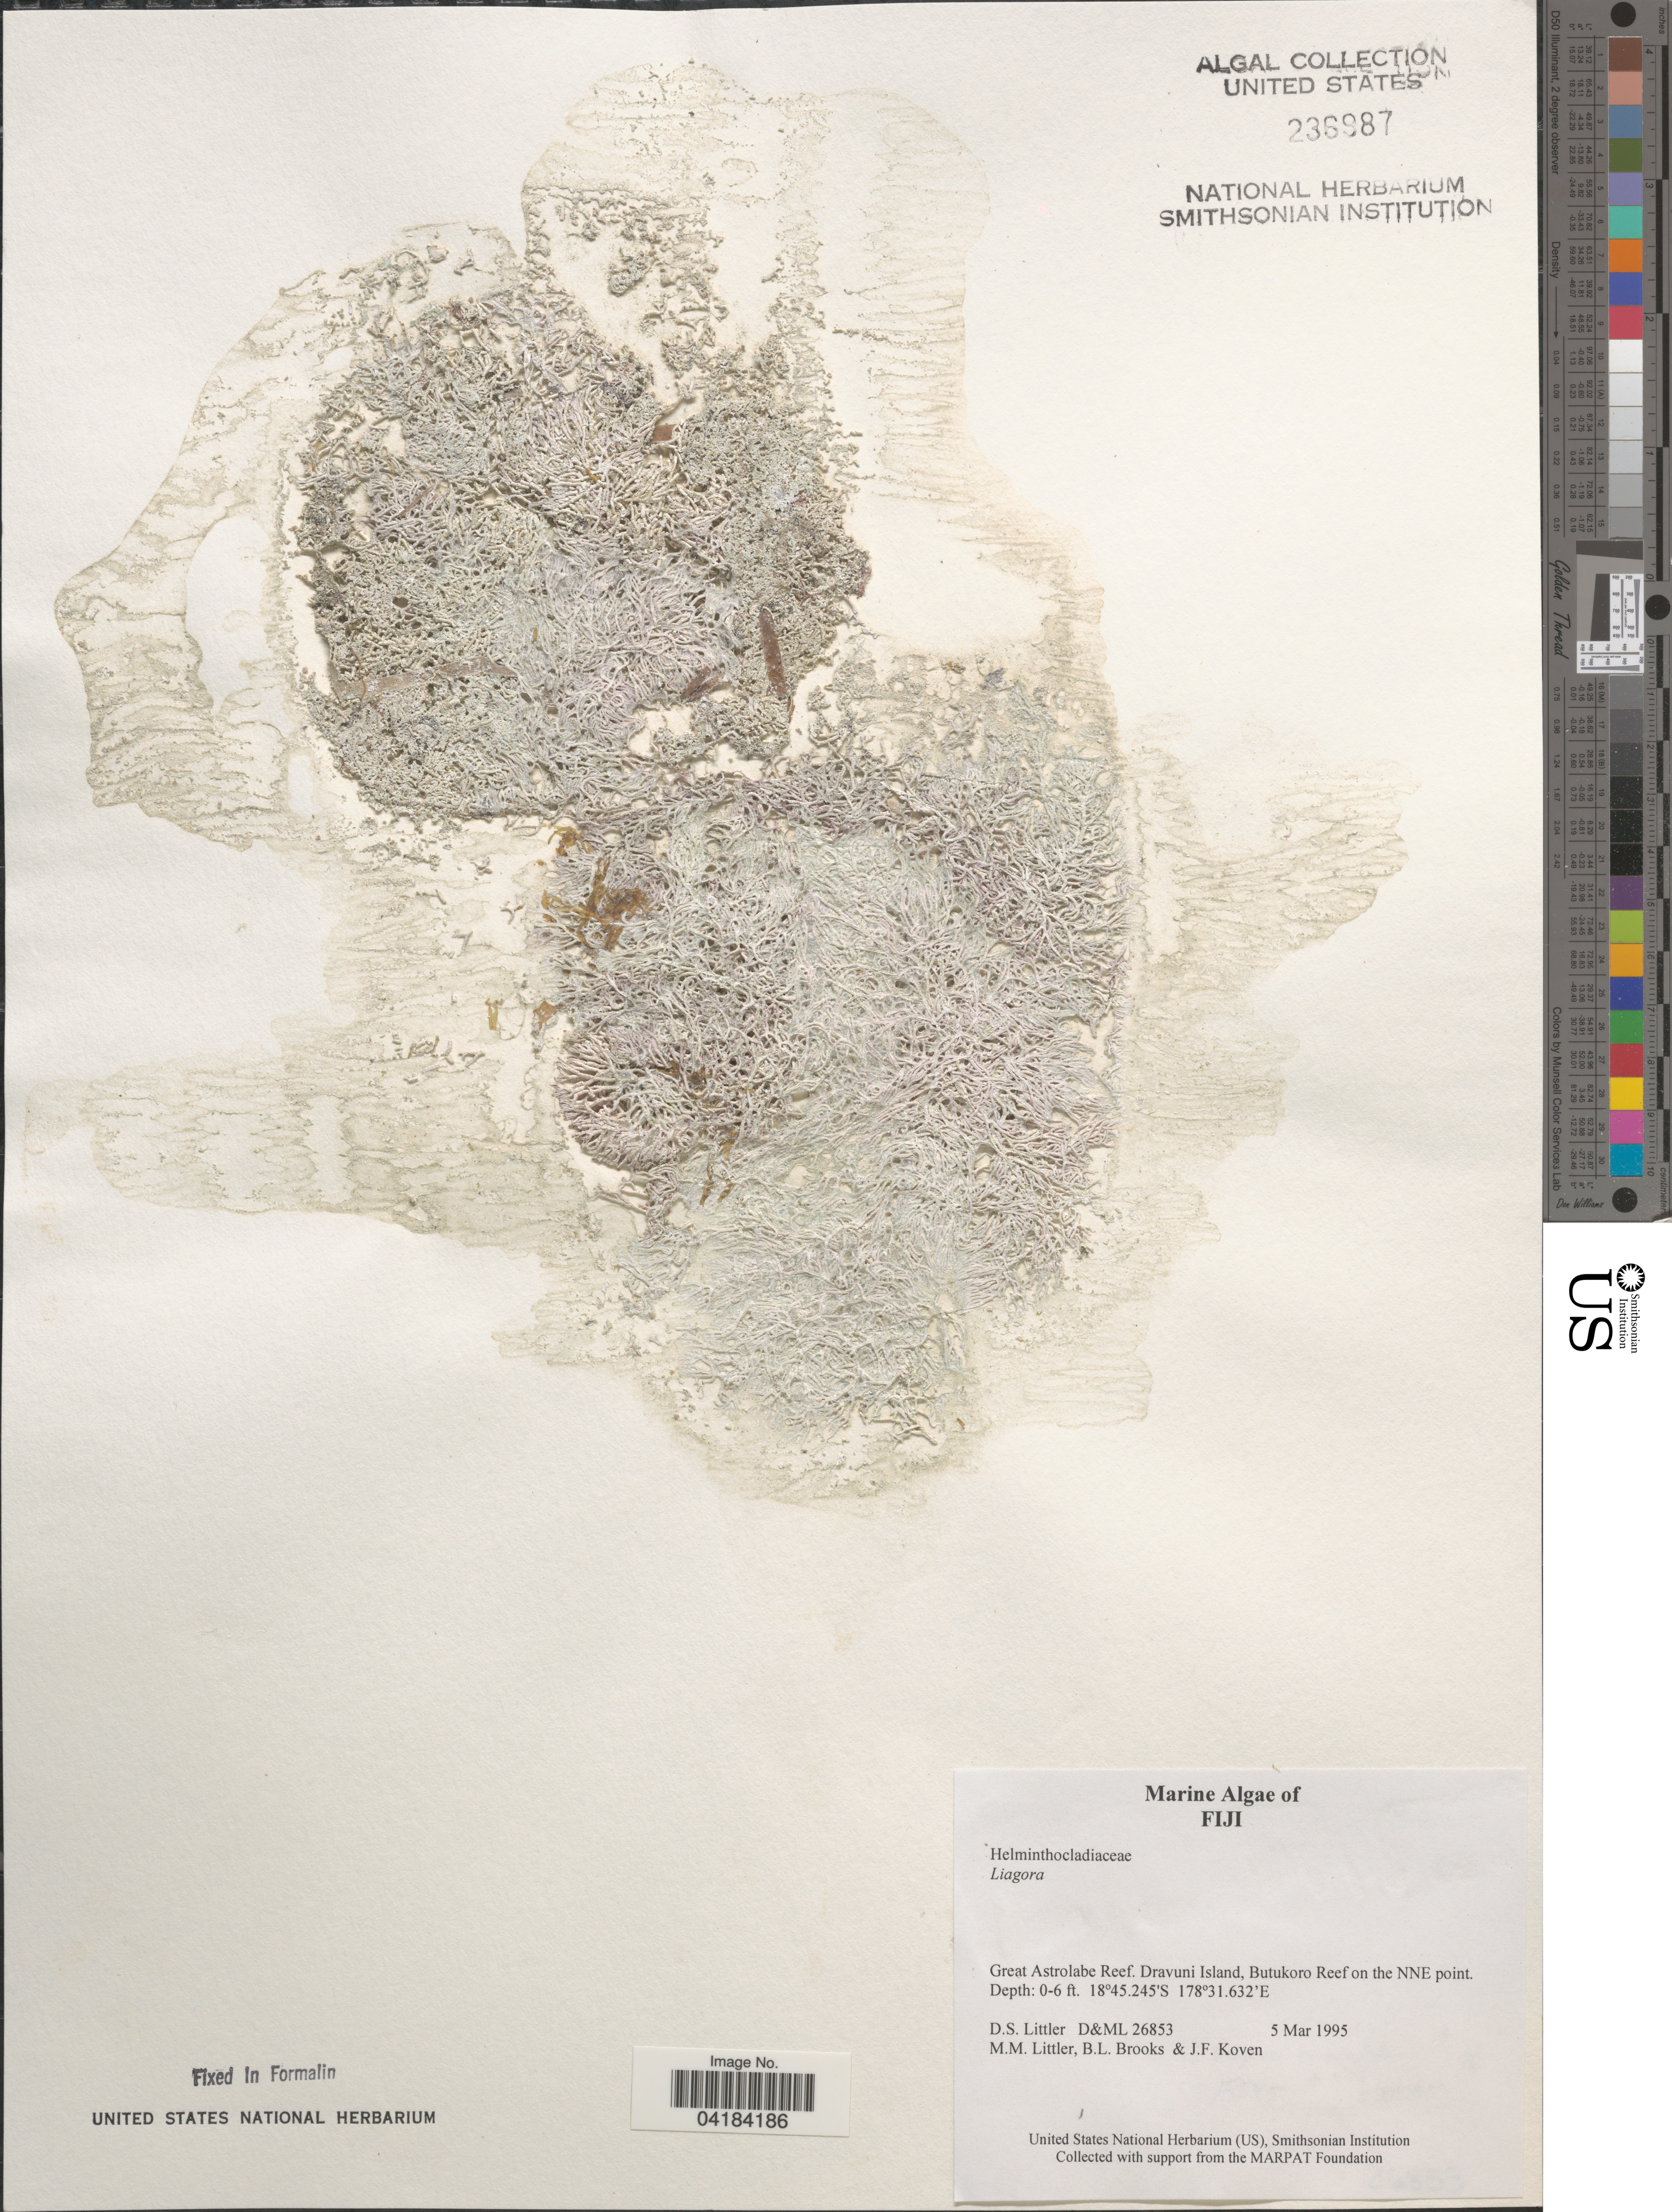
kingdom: Plantae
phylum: Rhodophyta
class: Florideophyceae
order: Nemaliales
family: Liagoraceae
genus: Liagora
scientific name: Liagora sp.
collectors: D. S. Littler, B. Brooks & J. Koven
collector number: D&ML26853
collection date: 1995-03-05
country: Fiji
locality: Great Astrolabe Reef. Dravuni Island, Butukoro Reef on the NNE point.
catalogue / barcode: US 236987